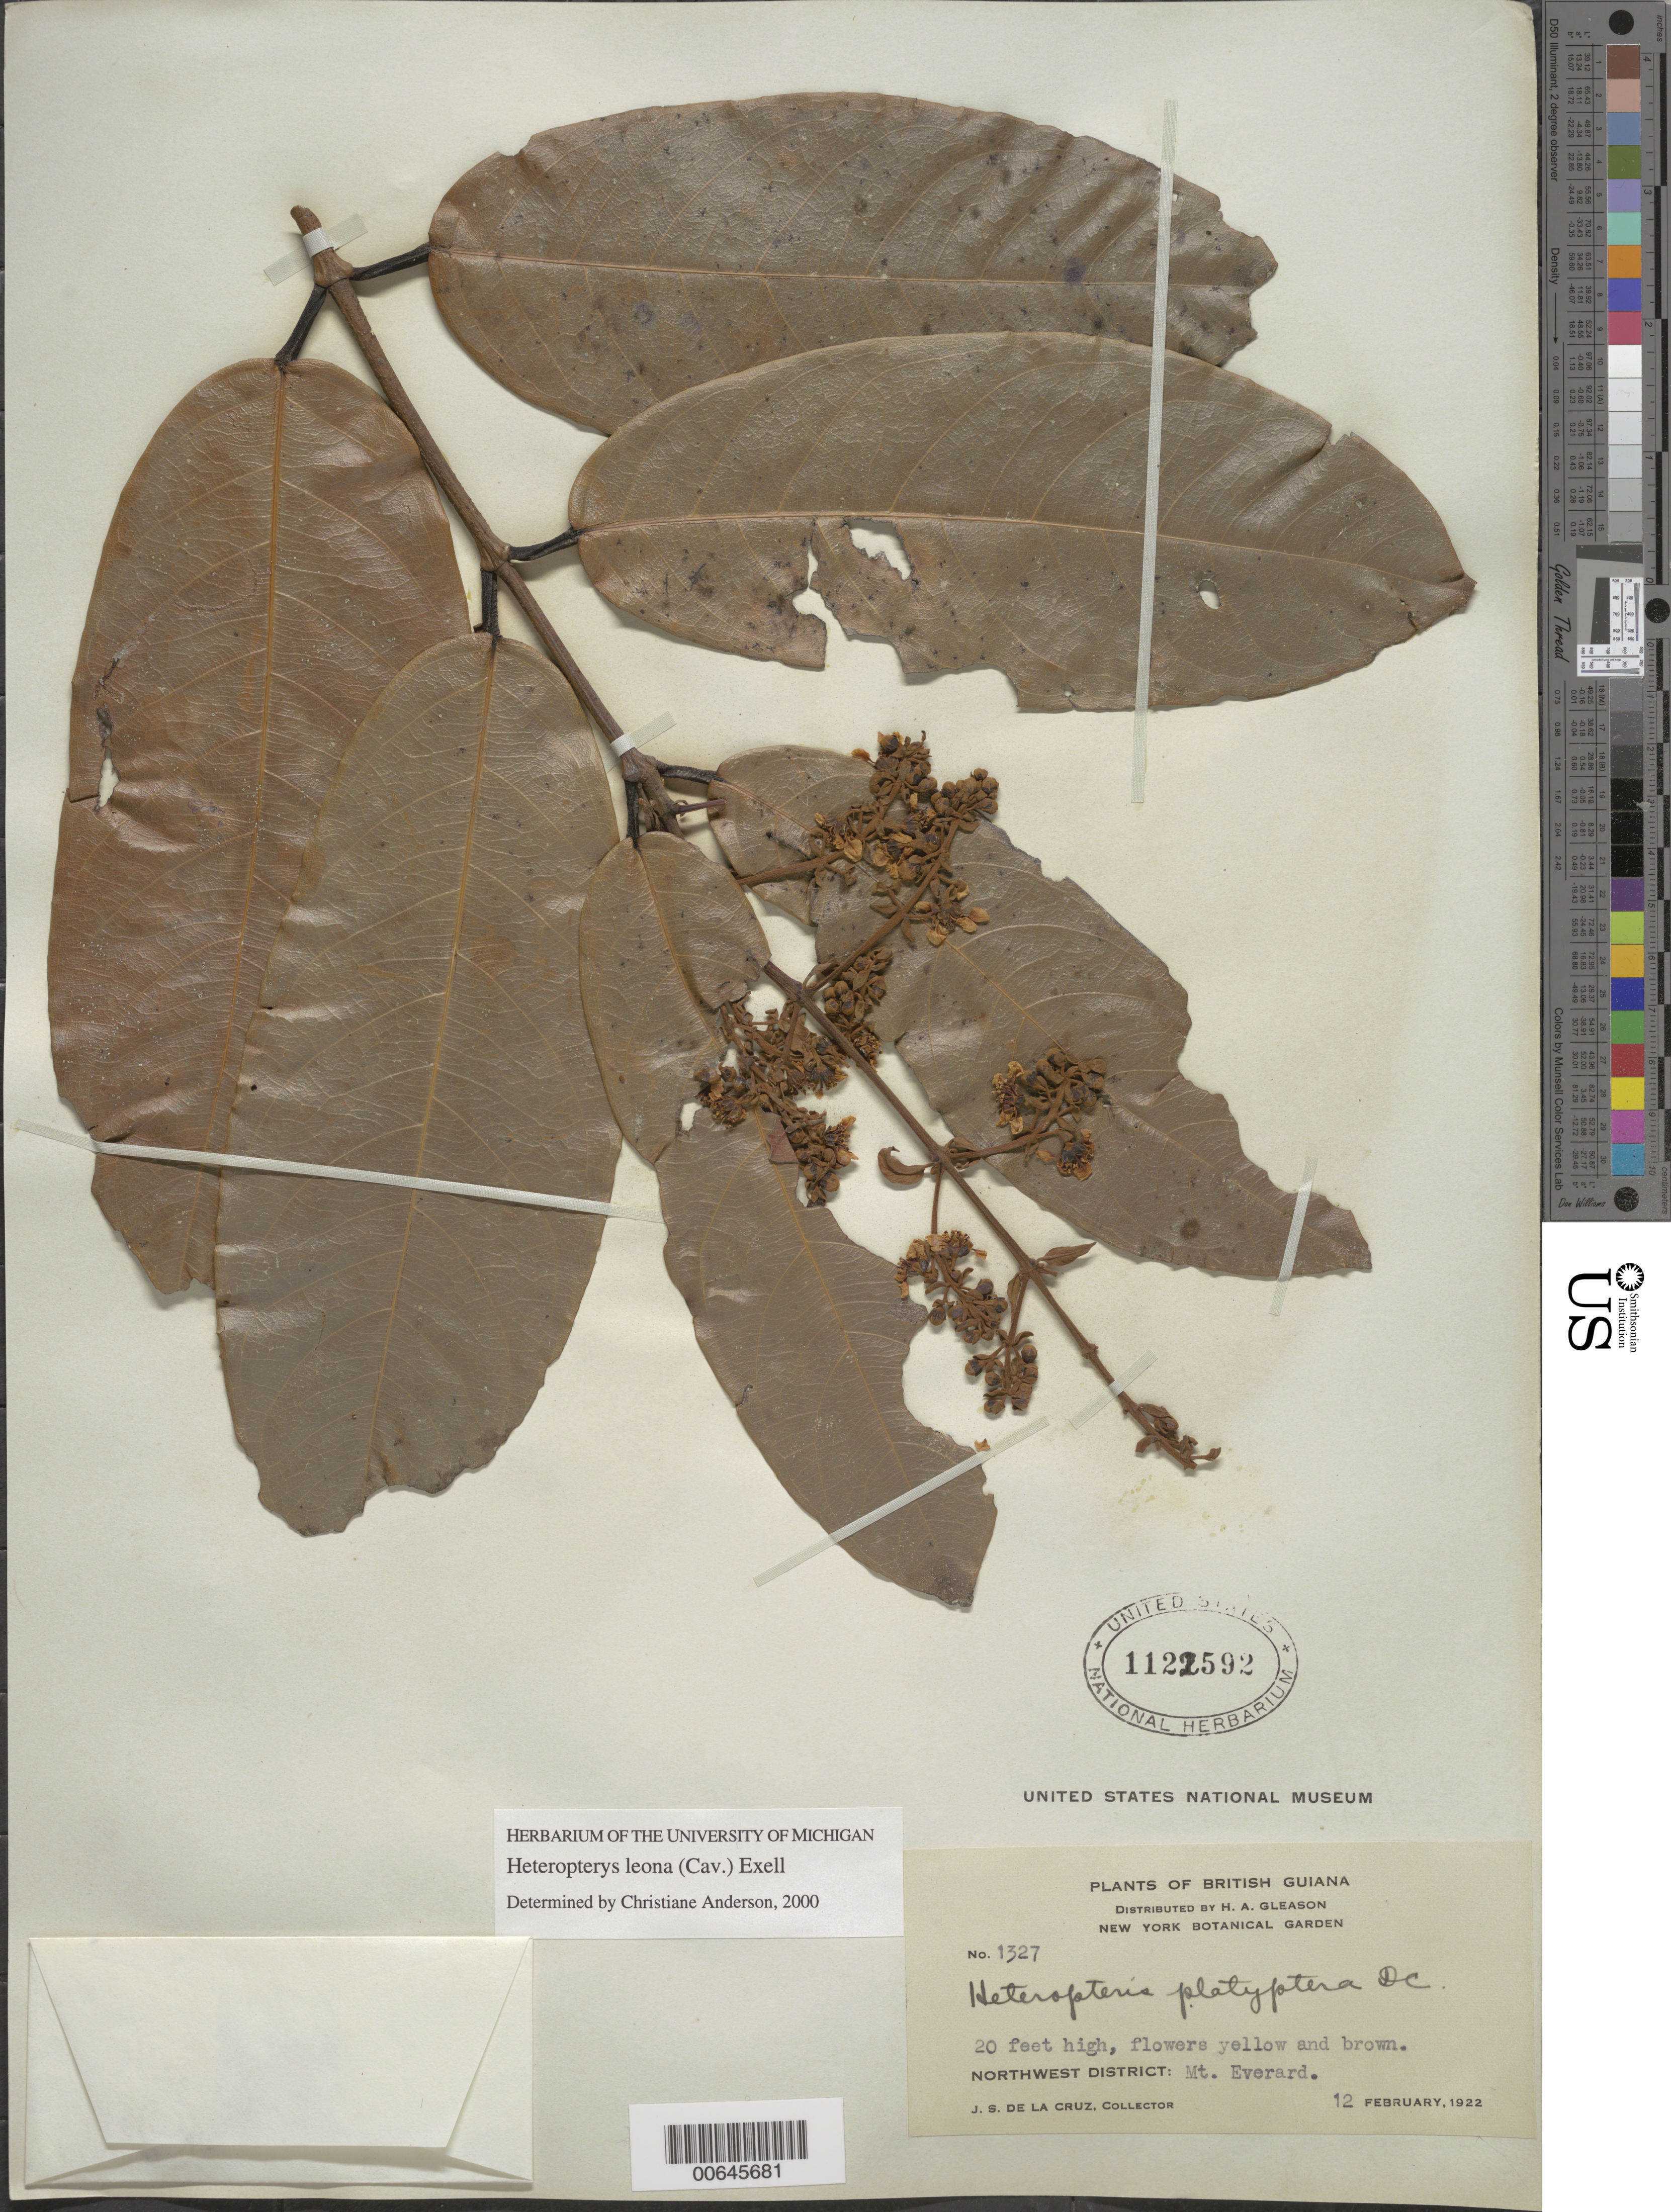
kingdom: Plantae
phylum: Tracheophyta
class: Magnoliopsida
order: Malpighiales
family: Malpighiaceae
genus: Heteropterys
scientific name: Heteropterys leona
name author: (Cav.) Exell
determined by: Anderson, C.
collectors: J. S. de la Cruz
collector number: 1327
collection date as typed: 12-Feb-22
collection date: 1922-02-12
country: Guyana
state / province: Barima-Waini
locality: Mt. Everard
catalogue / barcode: US 1122592